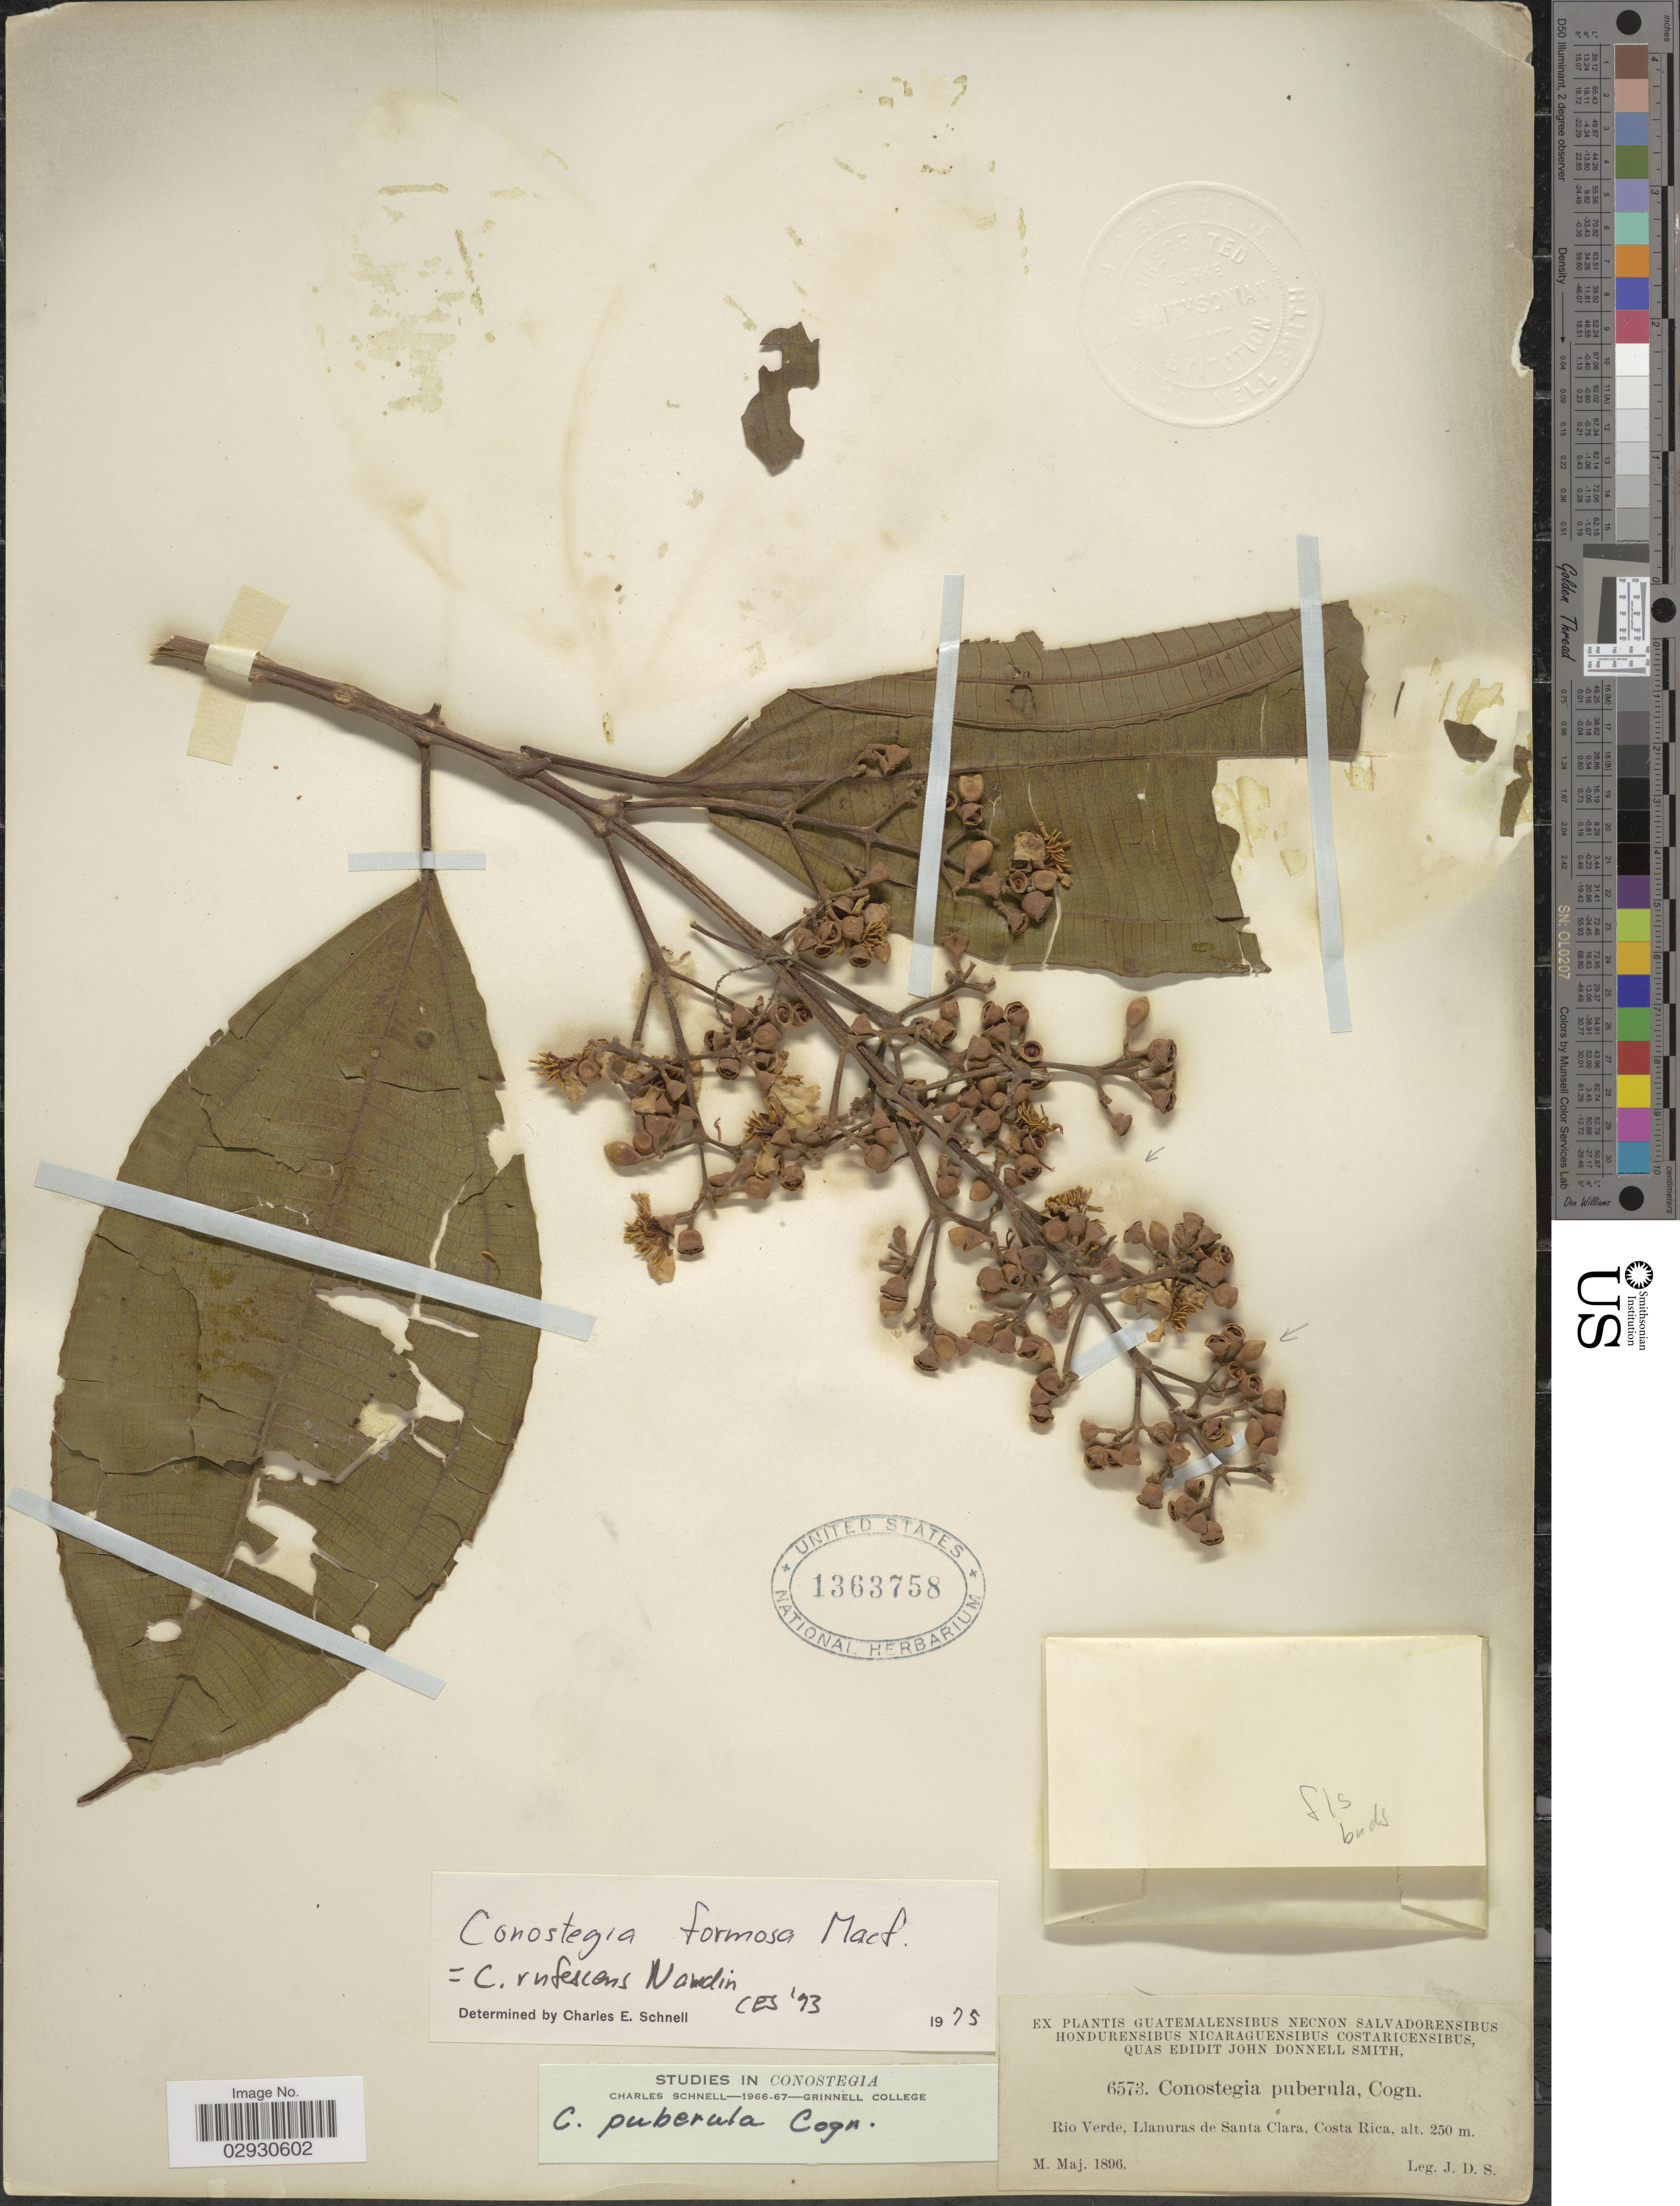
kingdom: Plantae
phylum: Tracheophyta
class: Magnoliopsida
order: Myrtales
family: Melastomataceae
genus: Conostegia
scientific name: Conostegia rufescens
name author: Naudin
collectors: J. Donnell Smith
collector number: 6573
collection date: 1896-05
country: Costa Rica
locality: Rio Verde, Llanuras de Santa Clara.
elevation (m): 250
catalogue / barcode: US 1363758